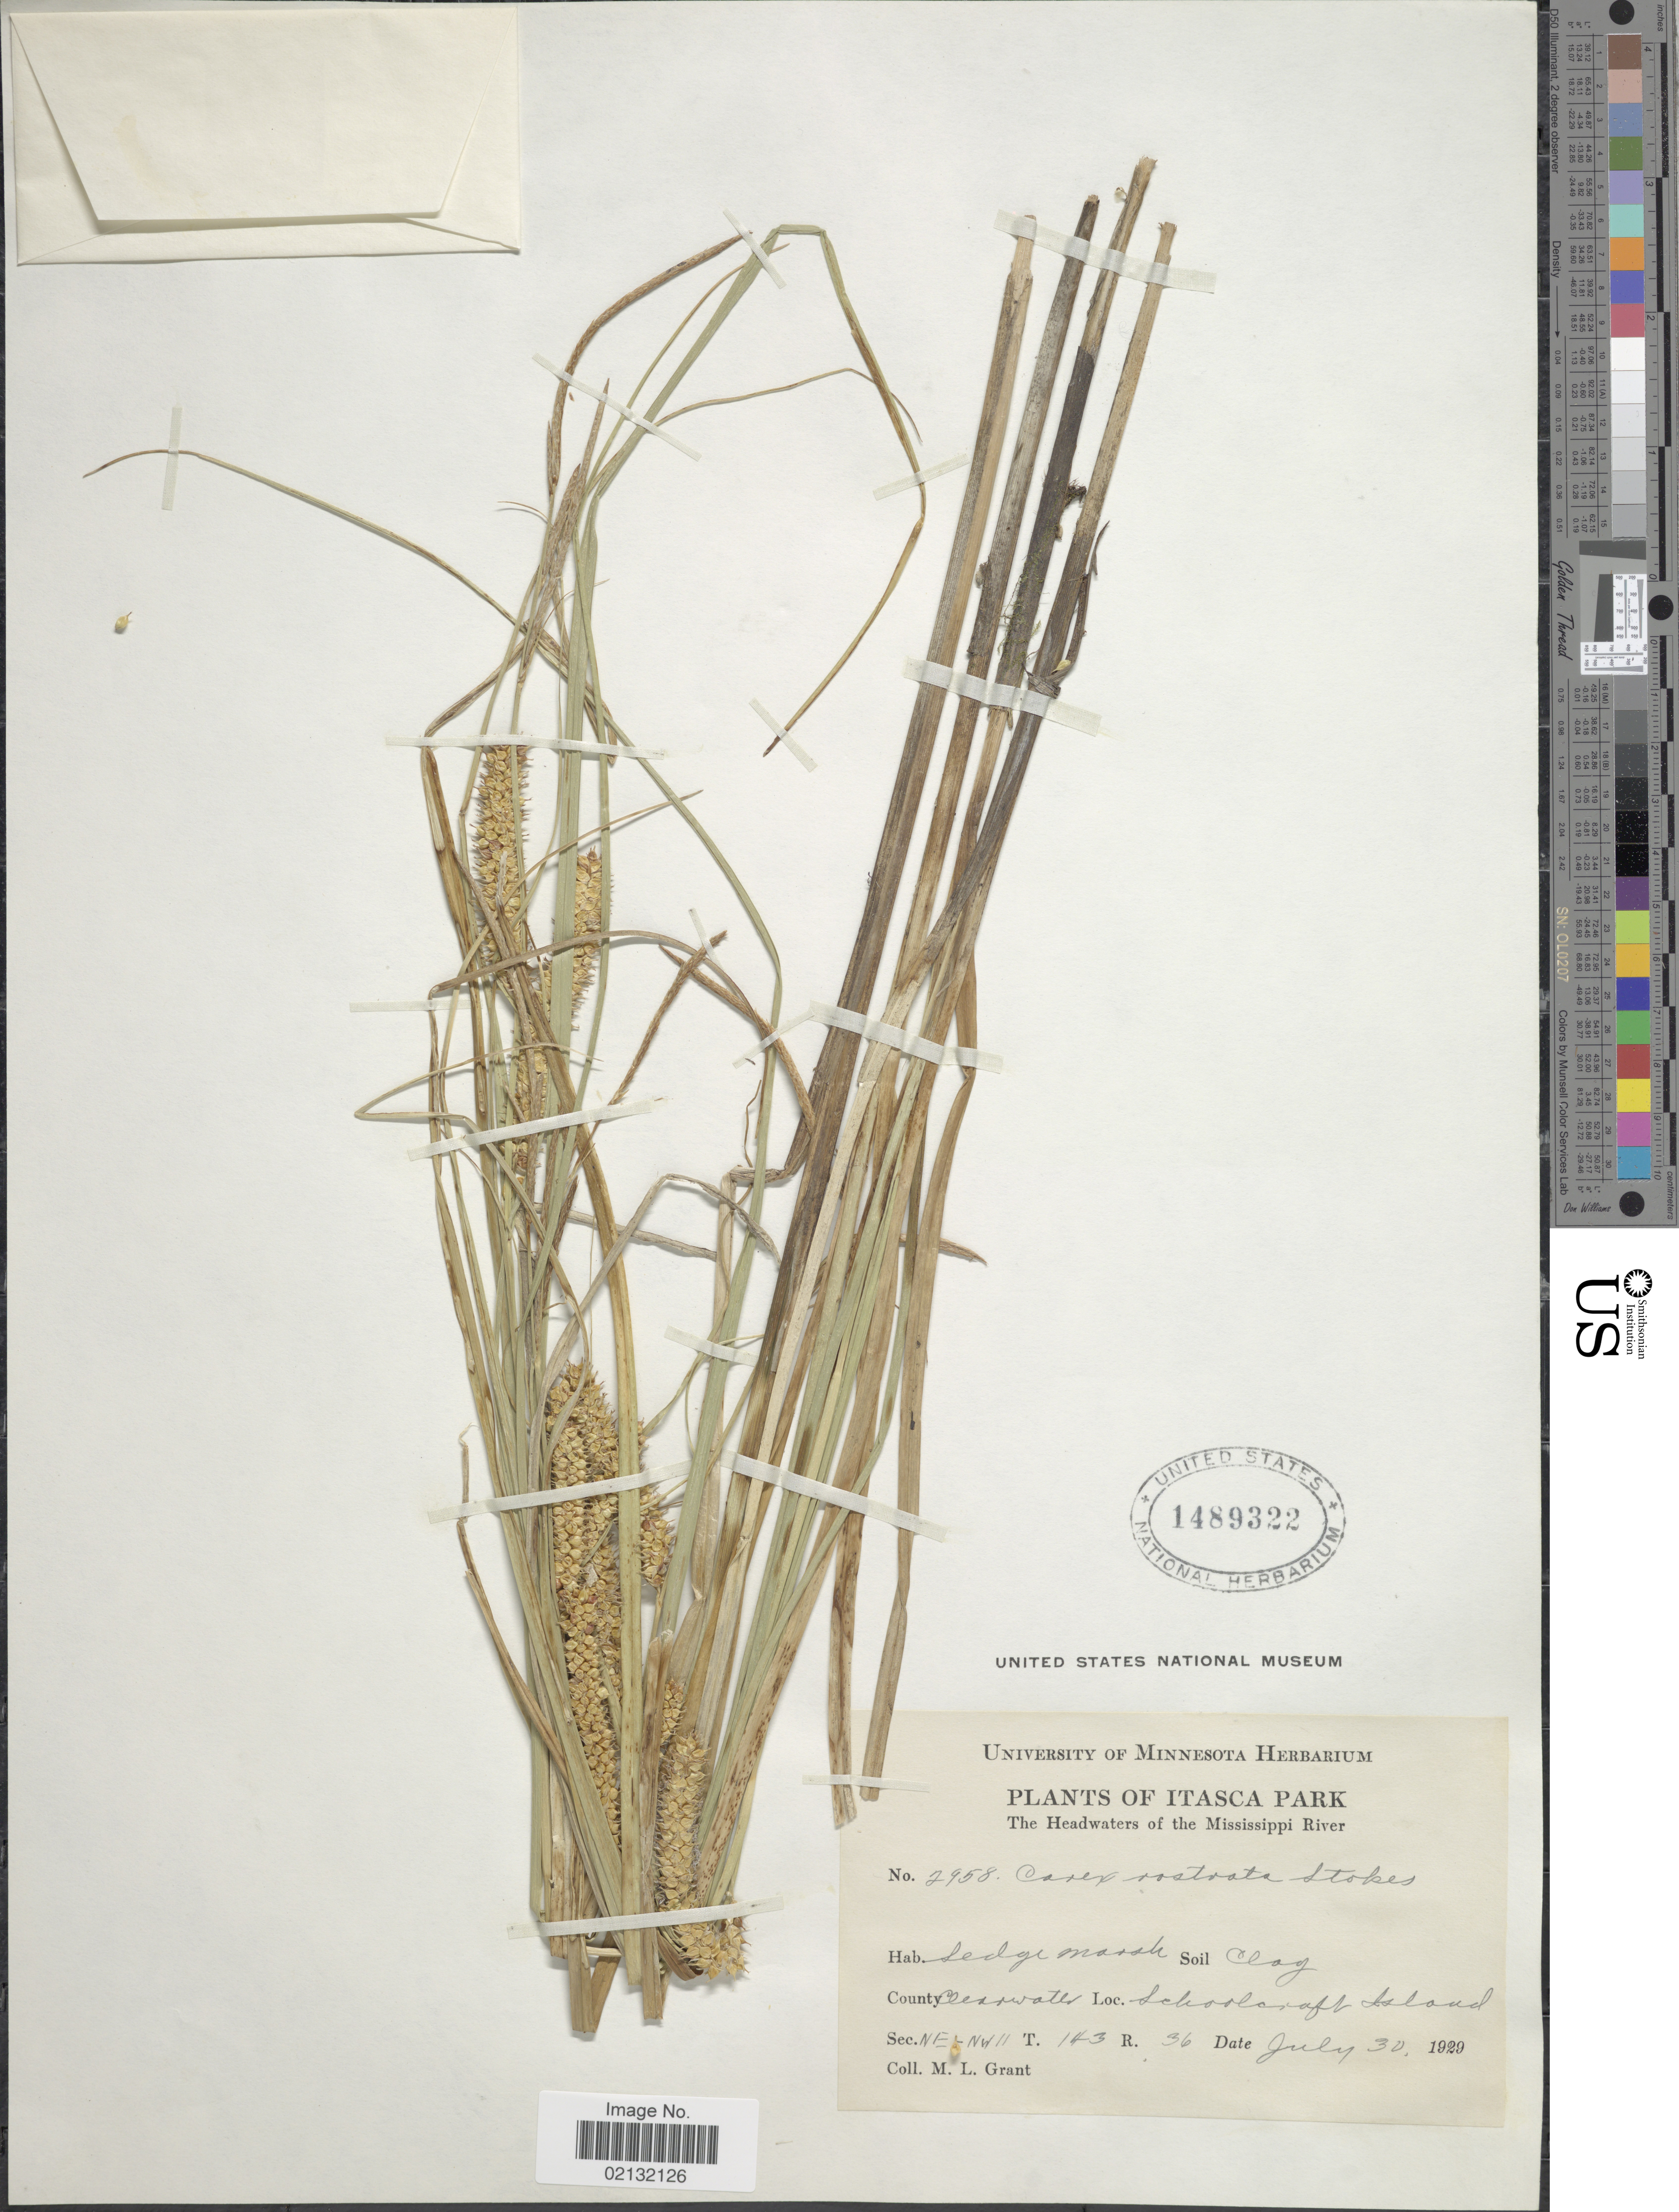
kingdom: Plantae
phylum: Tracheophyta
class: Liliopsida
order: Poales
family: Cyperaceae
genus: Carex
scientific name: Carex rostrata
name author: Stokes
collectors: M. L. Grant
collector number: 2958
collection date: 1929-07-30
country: United States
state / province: Minnesota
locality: Itasca Park, Headwaters of the Mississippi River, County Clearwater, Schoolcraft Island. Sec. NE - NW 11. T143 R. 36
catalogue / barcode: US 1489322